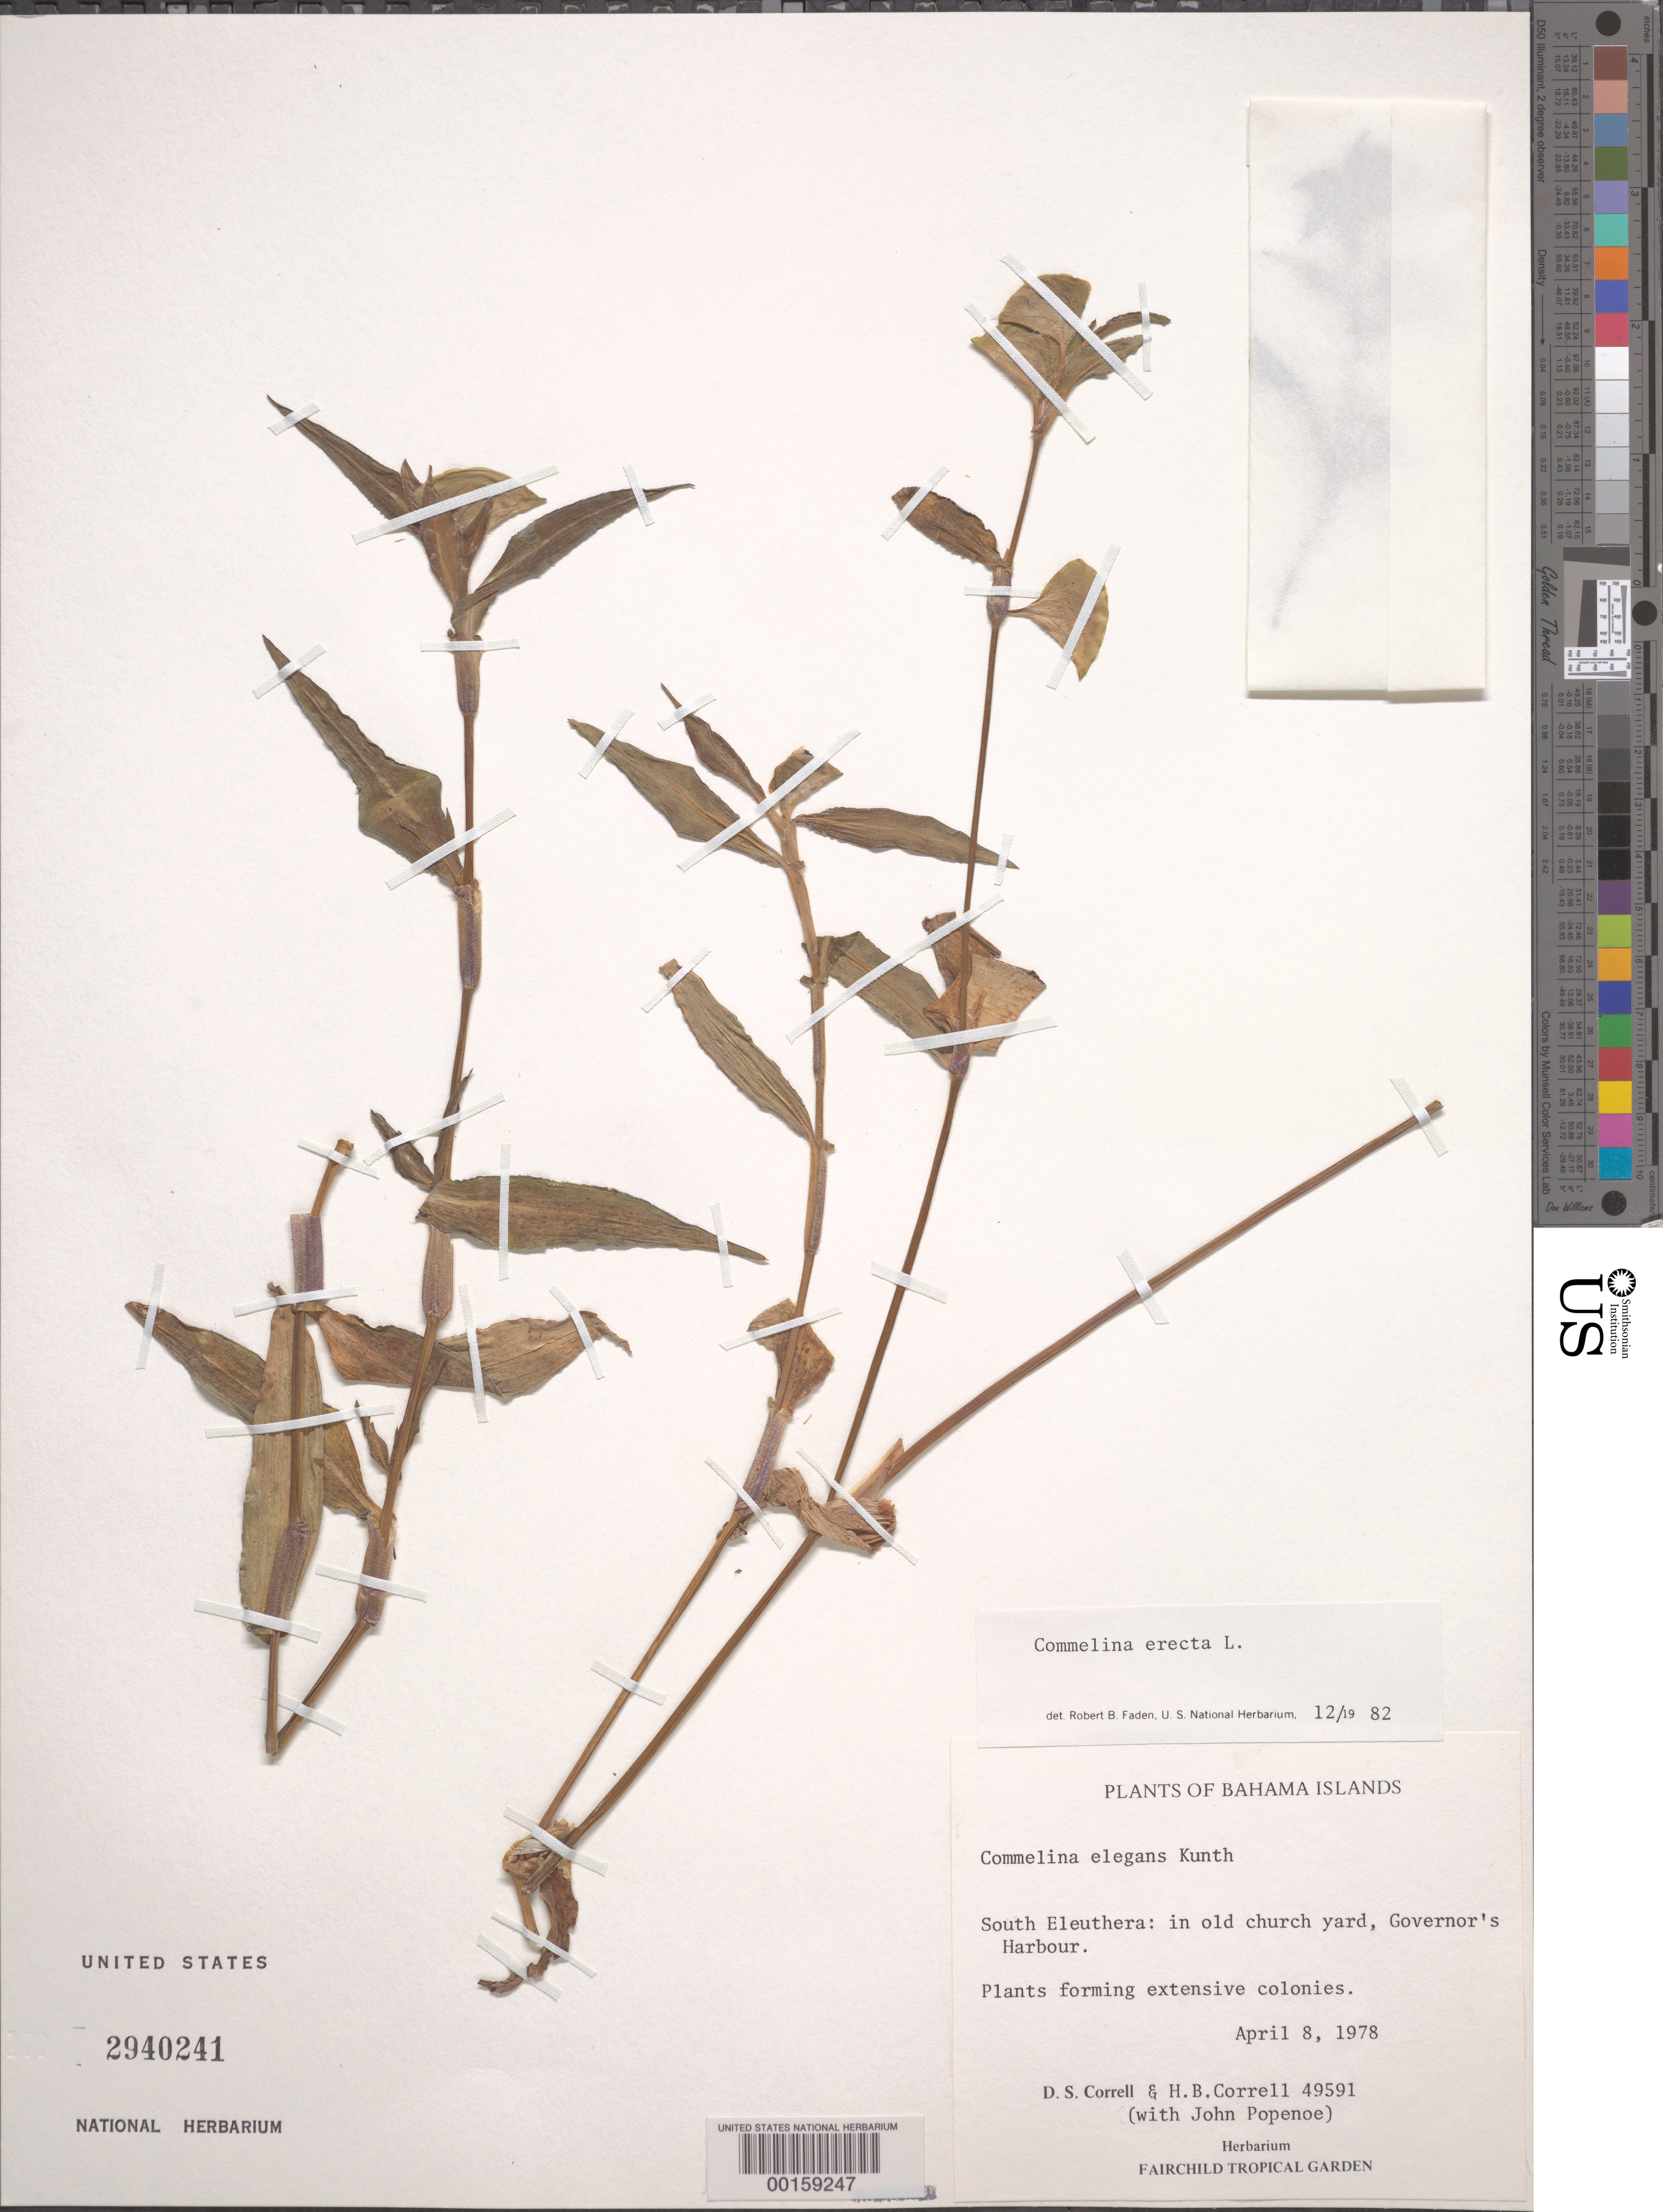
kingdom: Plantae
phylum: Tracheophyta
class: Liliopsida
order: Commelinales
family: Commelinaceae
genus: Commelina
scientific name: Commelina erecta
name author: L.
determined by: Faden, Robert B., (US), Smithsonian Institution - National Museum of Natural History (UNITED STATES)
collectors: D. S. Correll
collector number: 49591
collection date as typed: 08 Apr 1978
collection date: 1978-04-08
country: Bahamas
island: Eleuthera Island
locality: South eleuthera; govenors harbour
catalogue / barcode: US 2940241